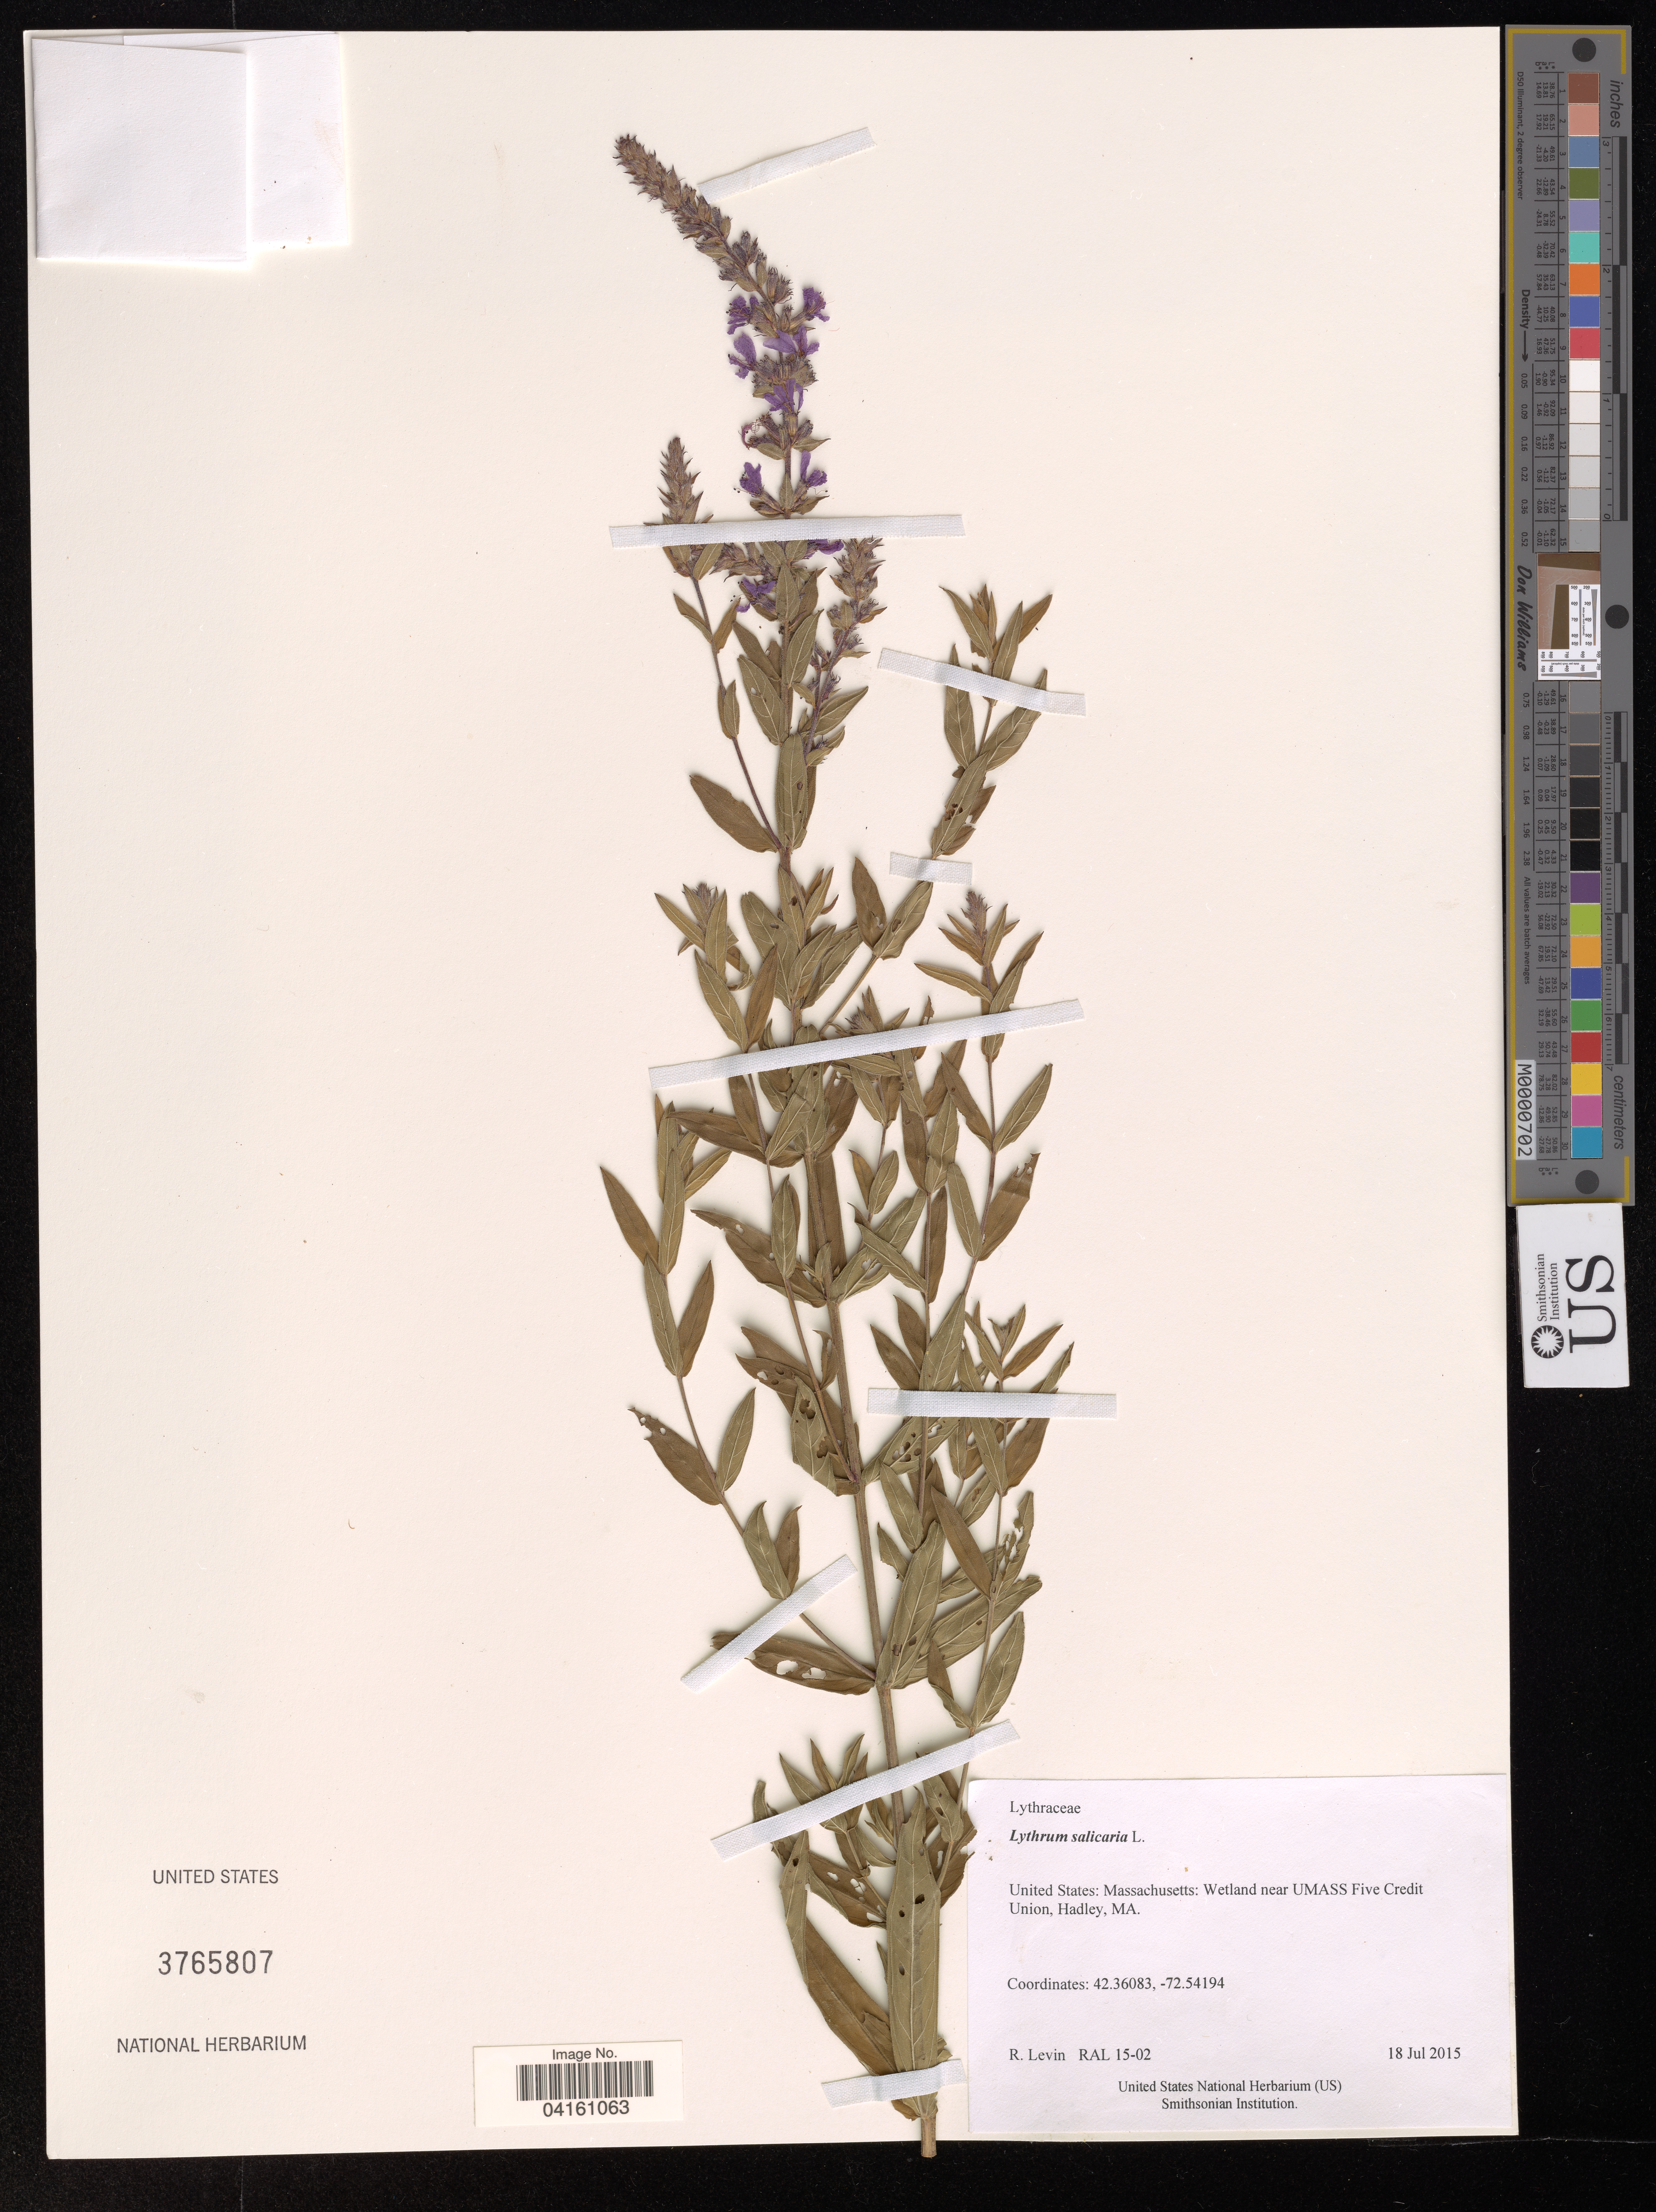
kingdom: Plantae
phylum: Tracheophyta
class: Magnoliopsida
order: Myrtales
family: Lythraceae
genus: Lythrum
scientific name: Lythrum salicaria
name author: L.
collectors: R. Levin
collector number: RAL 15-02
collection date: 2015-07-18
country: United States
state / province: Massachusetts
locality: Wetland near UMASS Five Credit Union, Hadley, MA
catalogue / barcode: US 3765807